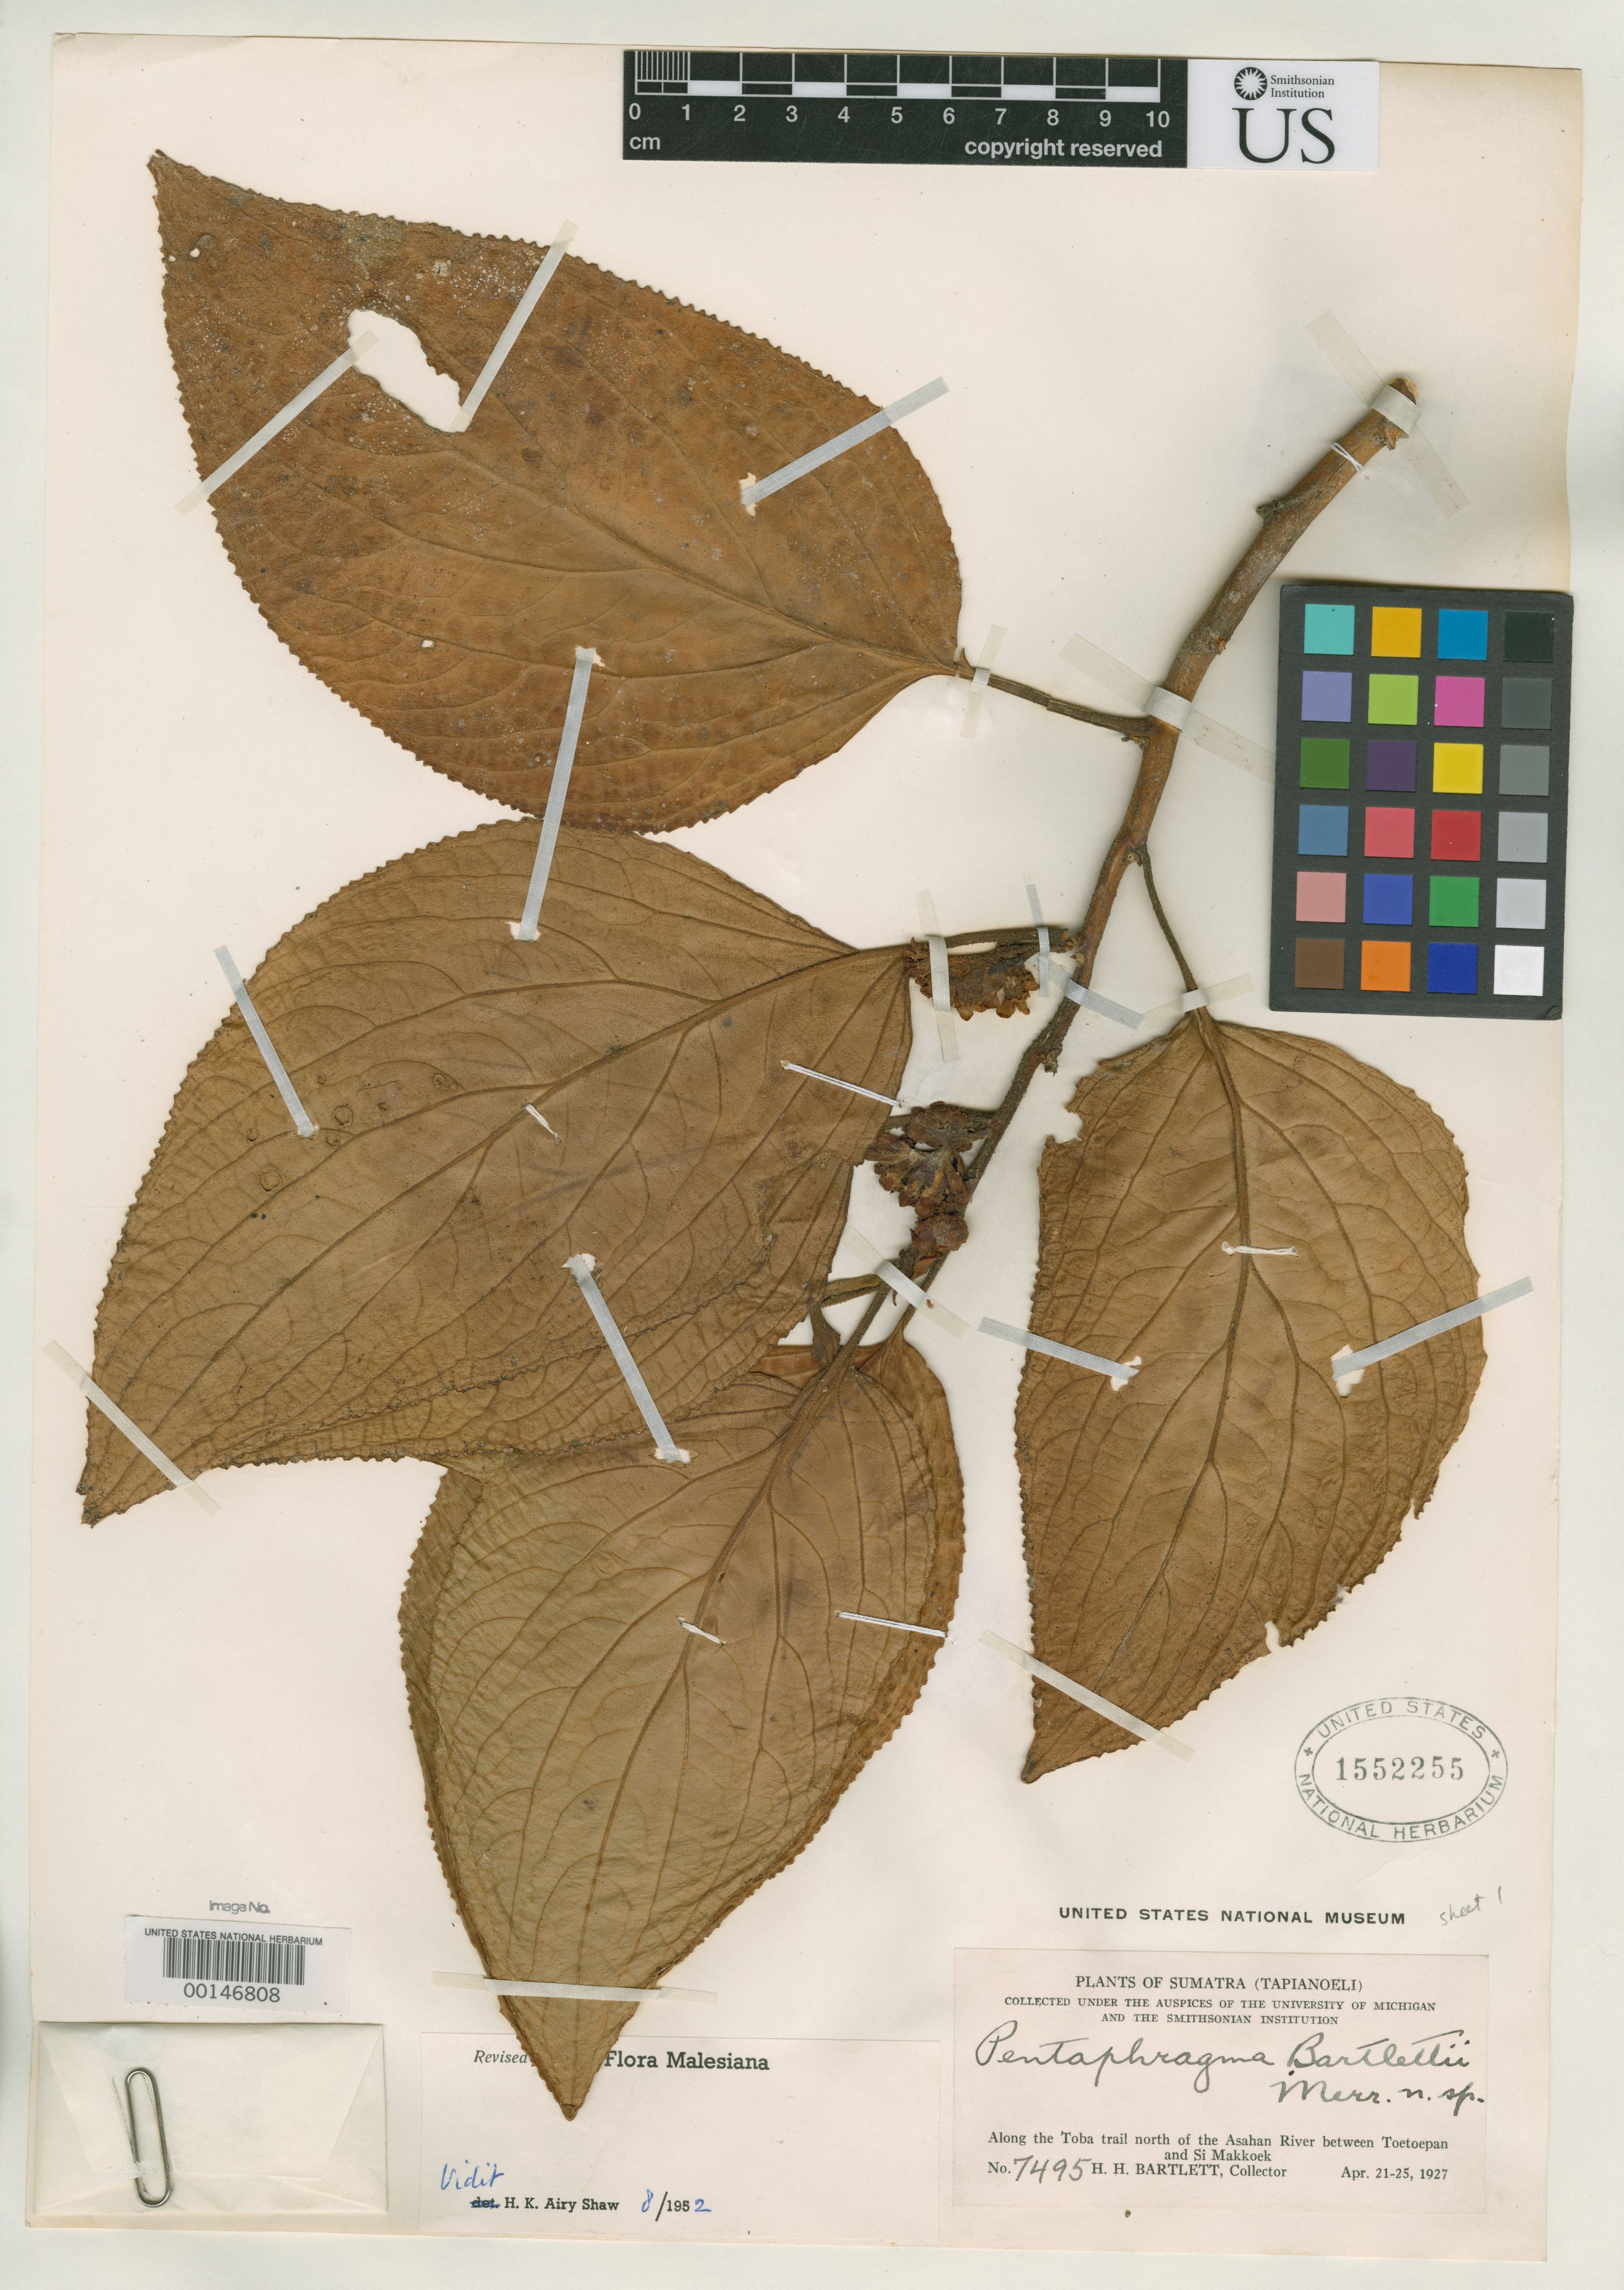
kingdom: Plantae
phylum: Tracheophyta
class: Magnoliopsida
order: Asterales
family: Pentaphragmataceae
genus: Pentaphragma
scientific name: Pentaphragma bartlettii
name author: Merr.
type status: Isotype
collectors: H. H. Bartlett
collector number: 7495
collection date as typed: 21 Apr 1927 to 25 Apr 1927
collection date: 1927-04-21/1927-04-25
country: Indonesia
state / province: Sumatra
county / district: Sumatera Utara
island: Sumatra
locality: Toba trail north of Asahan river between Toetoepan and Si Makkoek.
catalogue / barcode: US 1552255